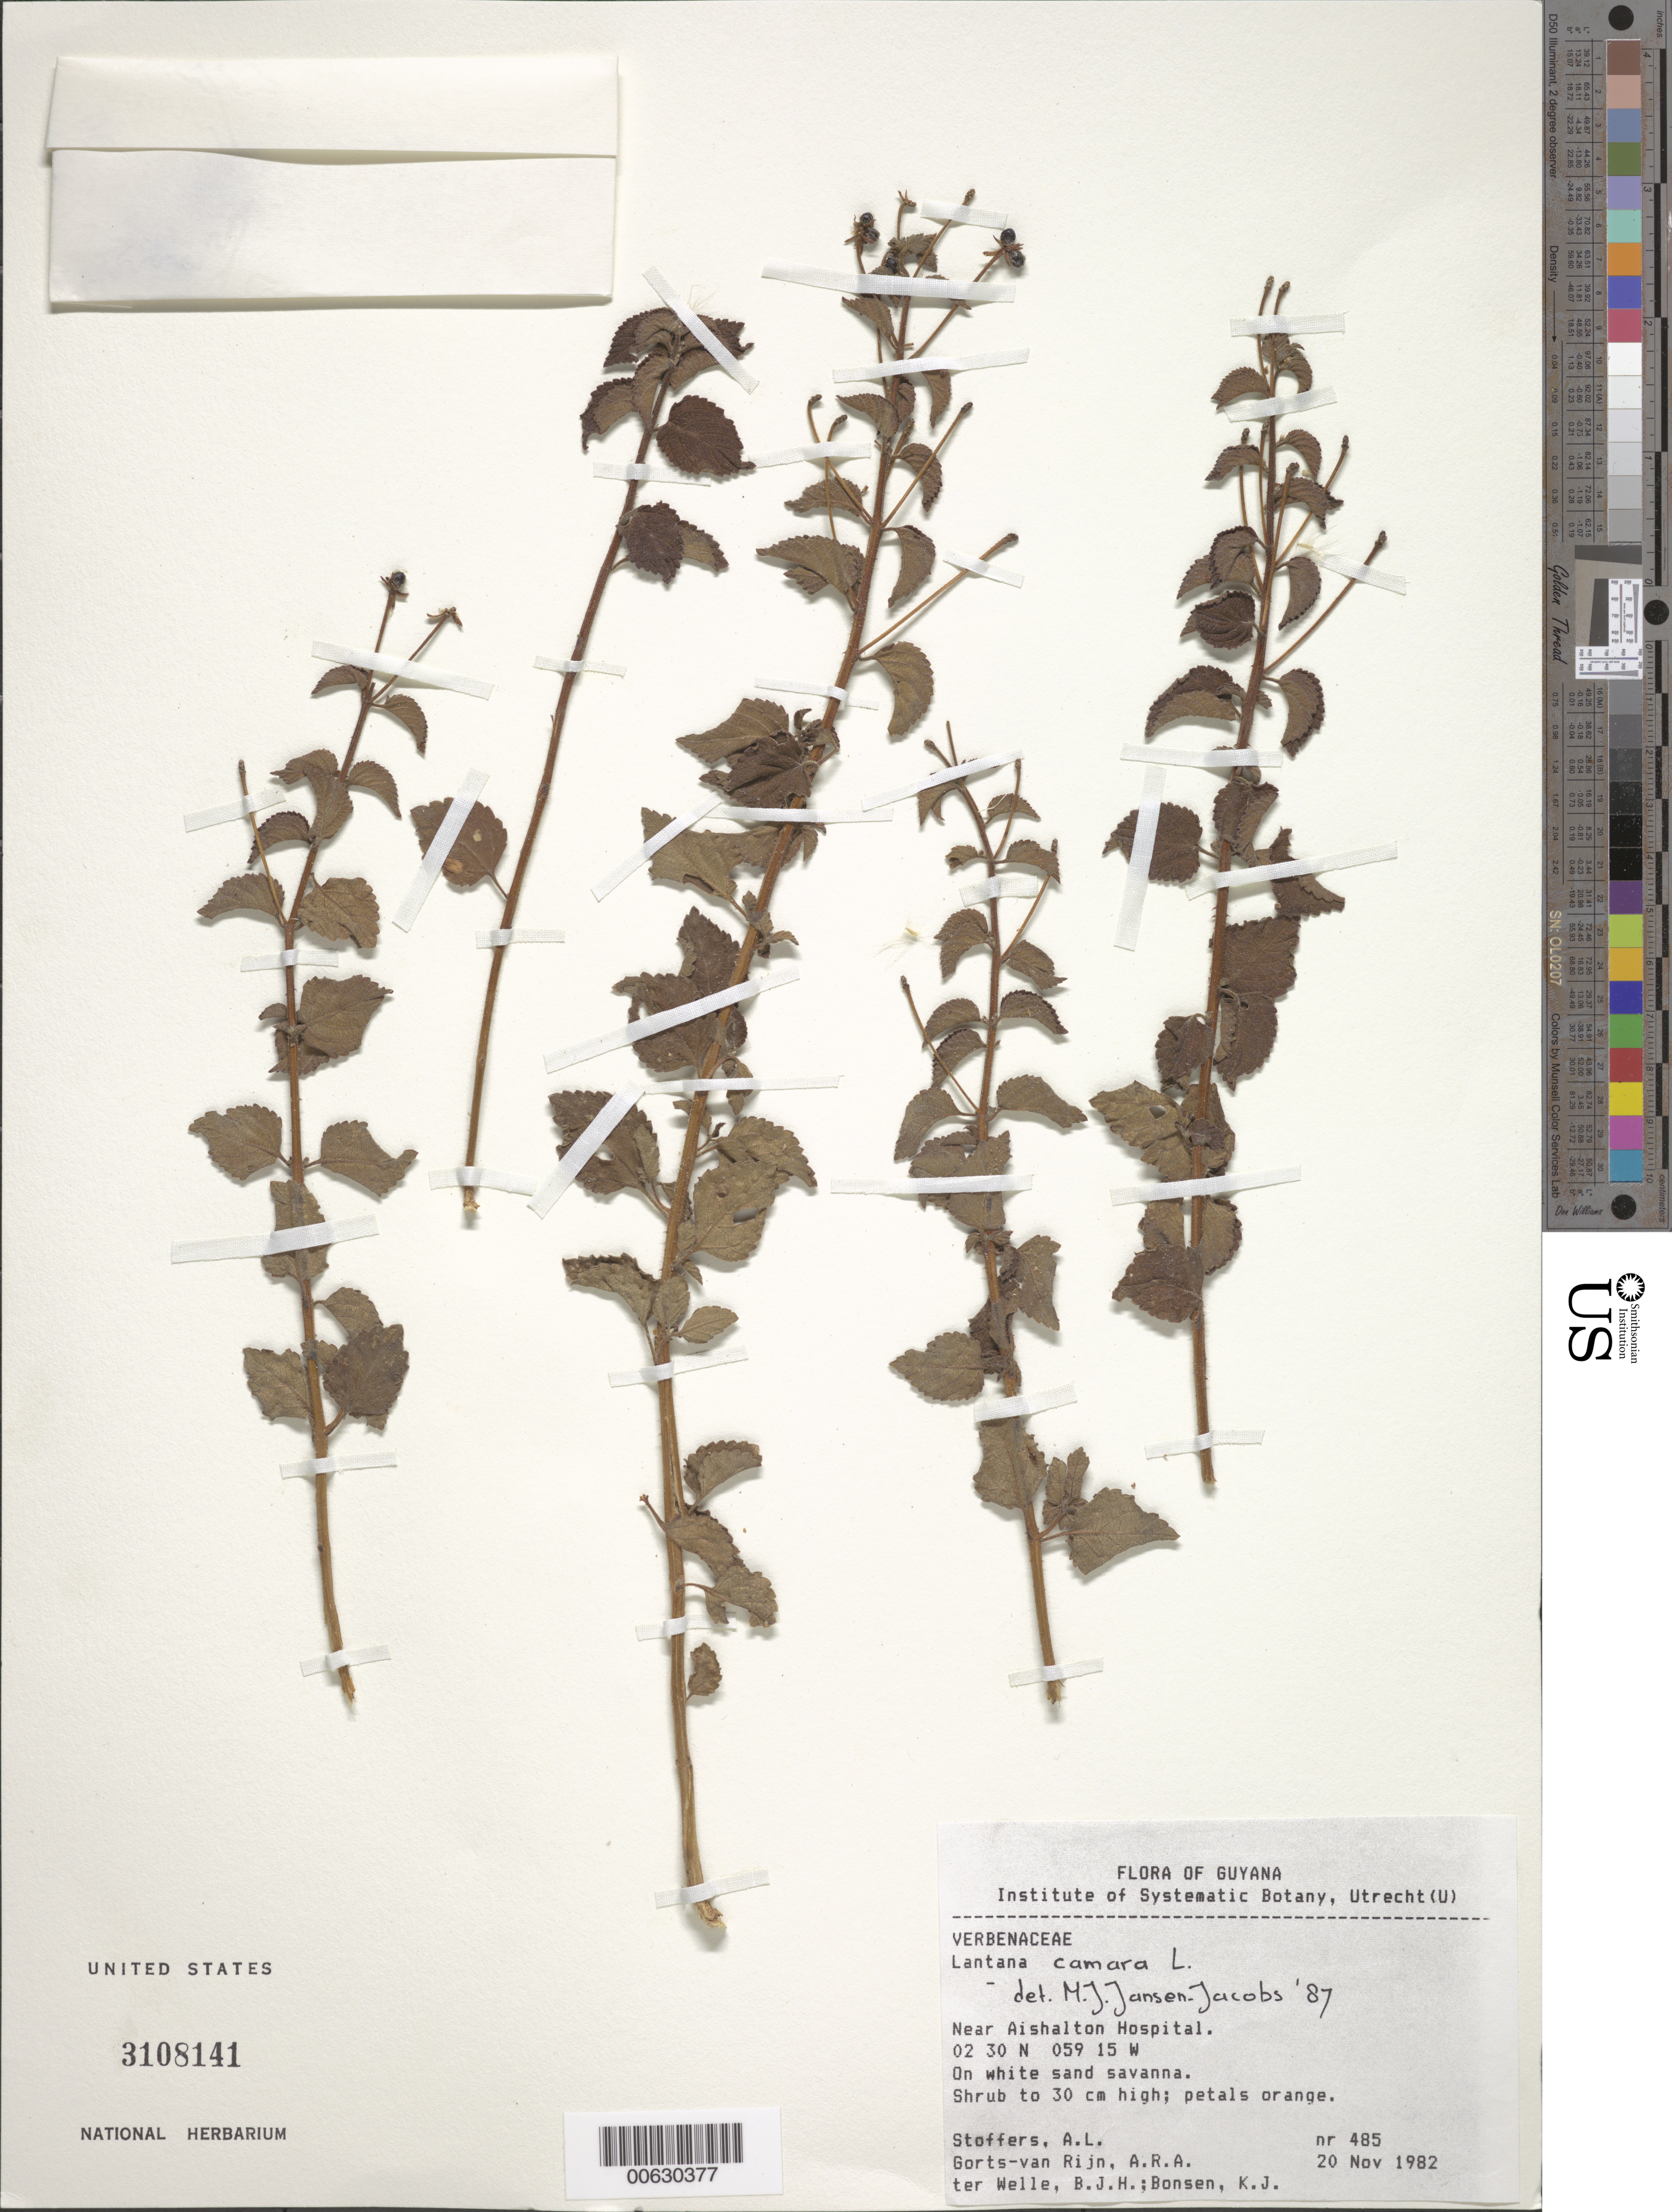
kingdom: Plantae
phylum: Tracheophyta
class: Magnoliopsida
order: Lamiales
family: Verbenaceae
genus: Lantana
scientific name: Lantana camara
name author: L.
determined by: Jansen-Jacobs, M. J., (U), Nationaal Herbarium Nederland, Utrecht University branch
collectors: A. Stoffers, A. .R. A. Görts-van Rijn, B. Welle & K. Bonsen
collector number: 485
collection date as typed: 20-Nov-82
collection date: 1982-11-20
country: Guyana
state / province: U. Takutu-U. Essequibo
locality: Aishalton Hospital, vic.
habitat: White sand savanna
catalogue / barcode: US 3108141